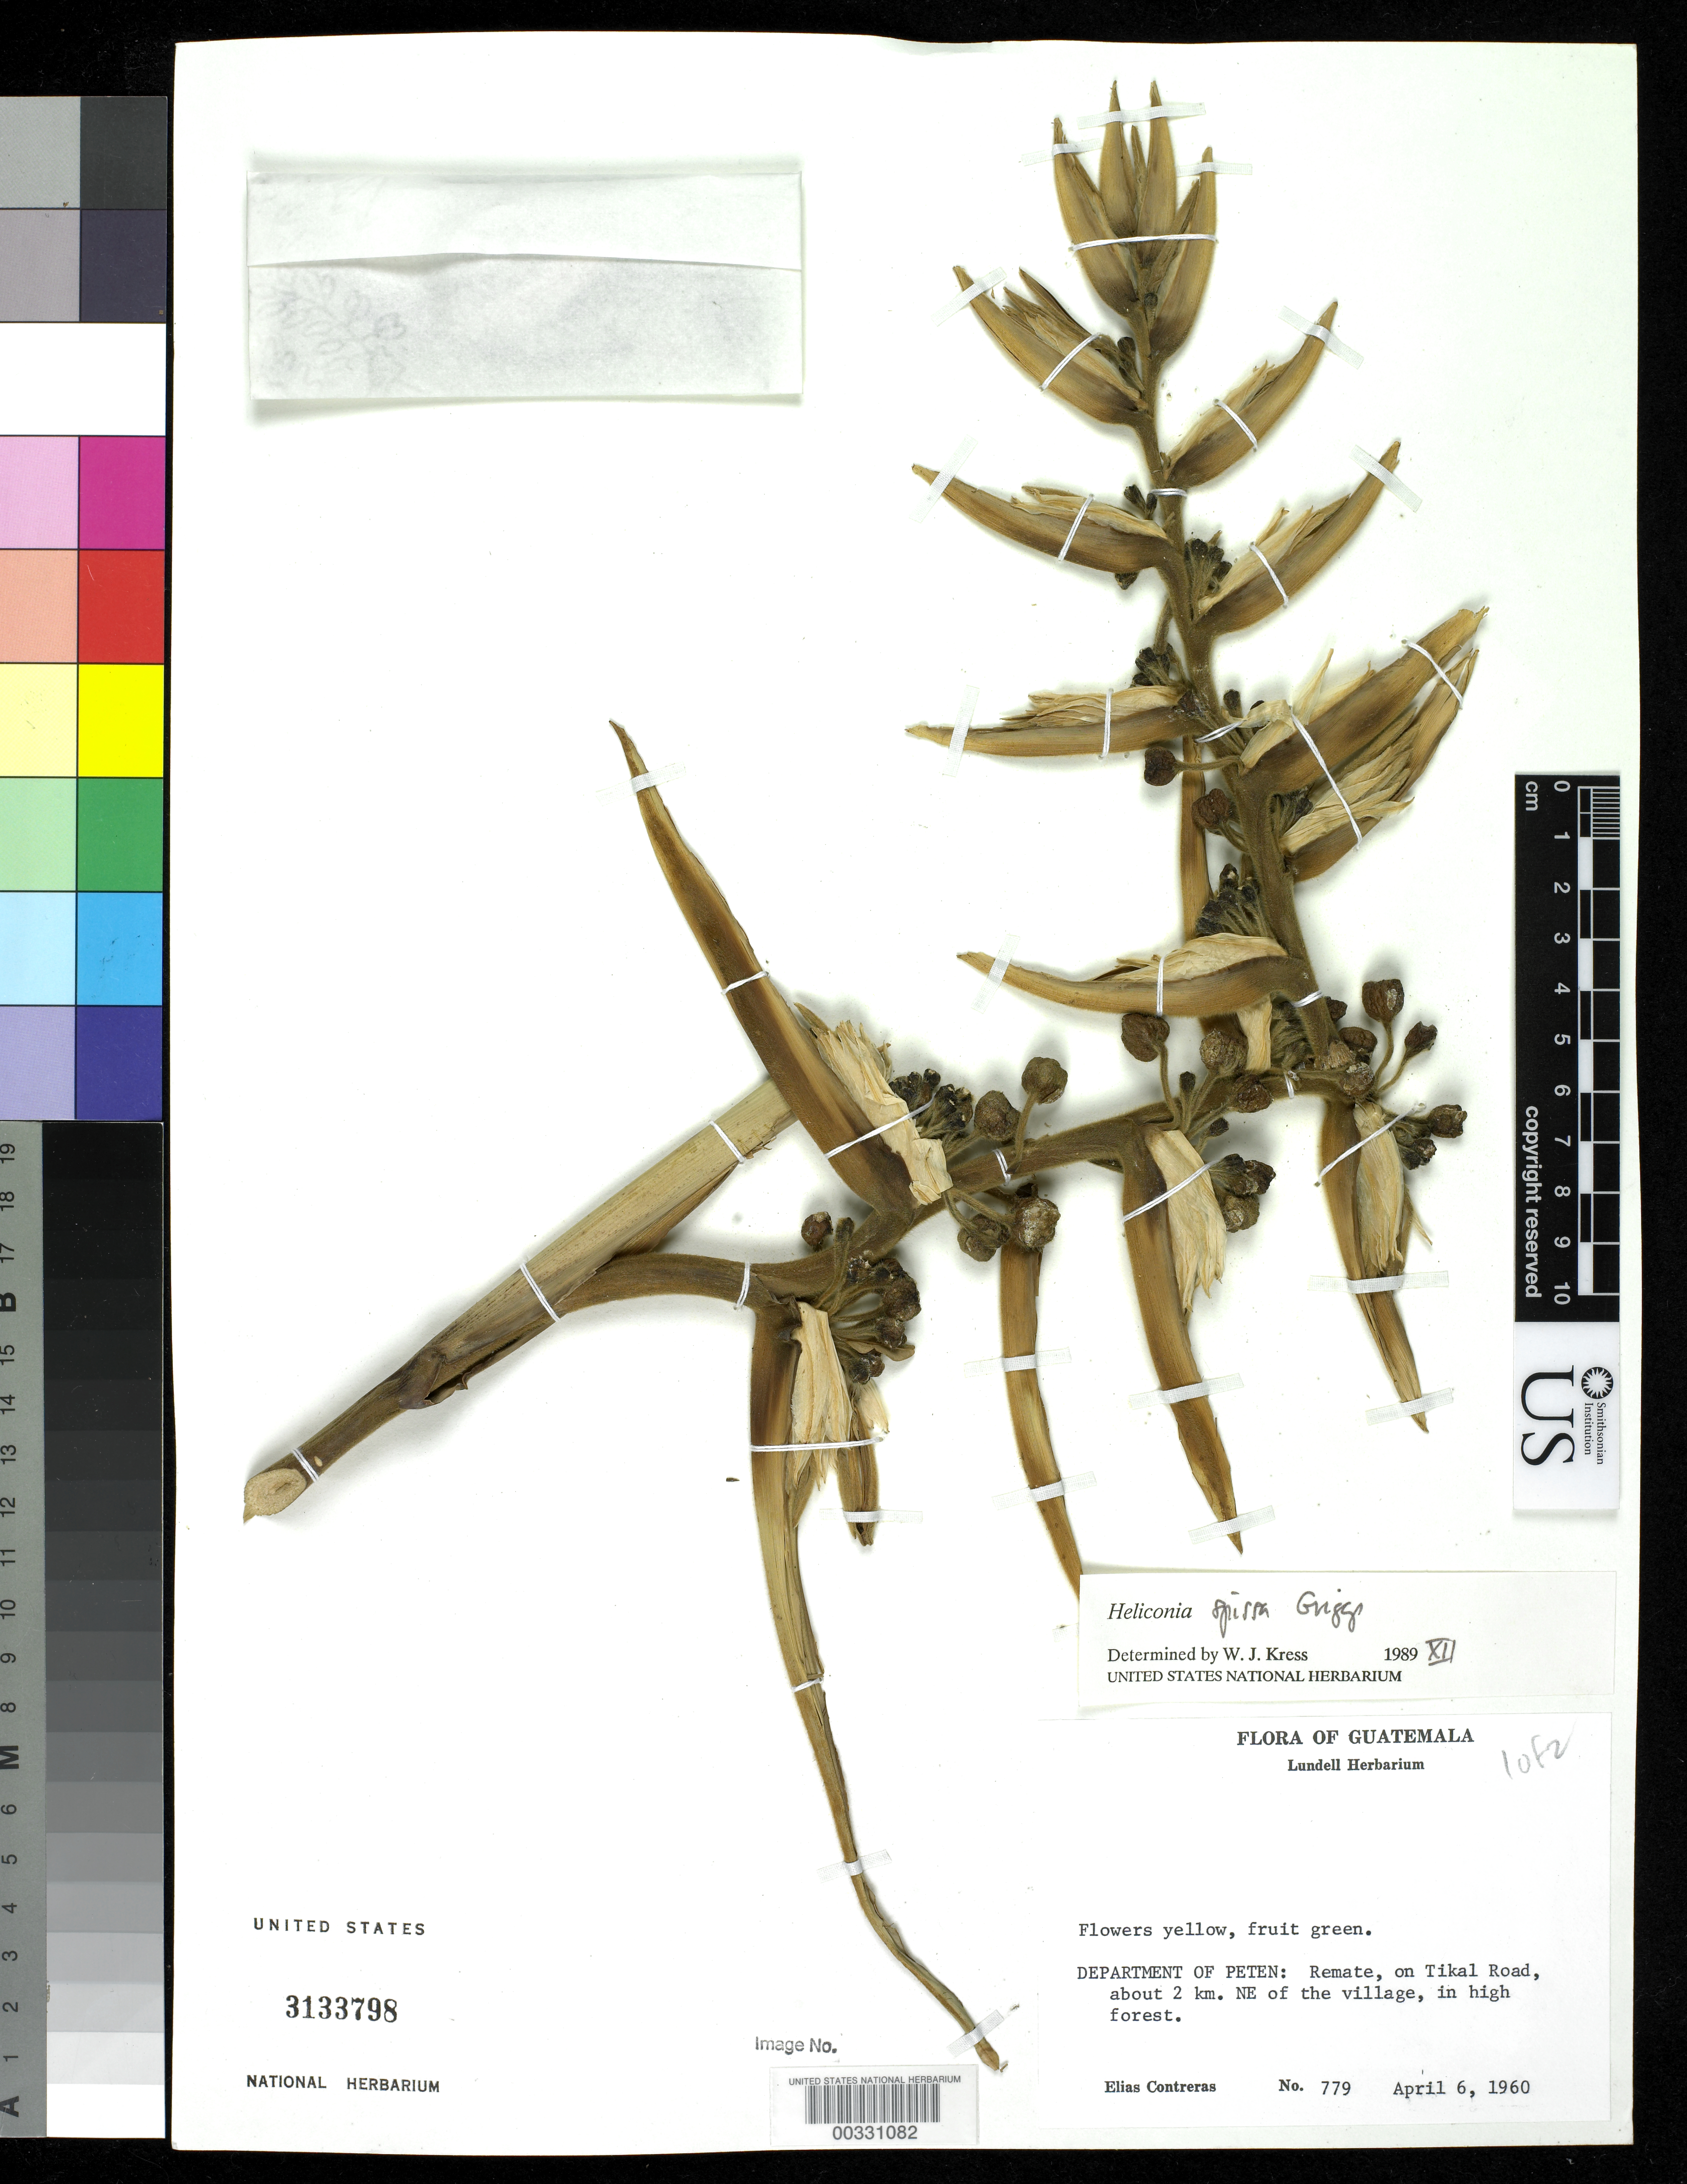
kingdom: Plantae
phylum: Tracheophyta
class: Liliopsida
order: Zingiberales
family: Heliconiaceae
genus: Heliconia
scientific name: Heliconia spissa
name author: R.F. Griggs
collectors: E. Contreras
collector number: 779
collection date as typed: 06 Apr 1960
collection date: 1960-04-06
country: Guatemala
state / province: El Petén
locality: Remate, on Tikal road, about 2 km NE of village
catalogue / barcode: US 3133798